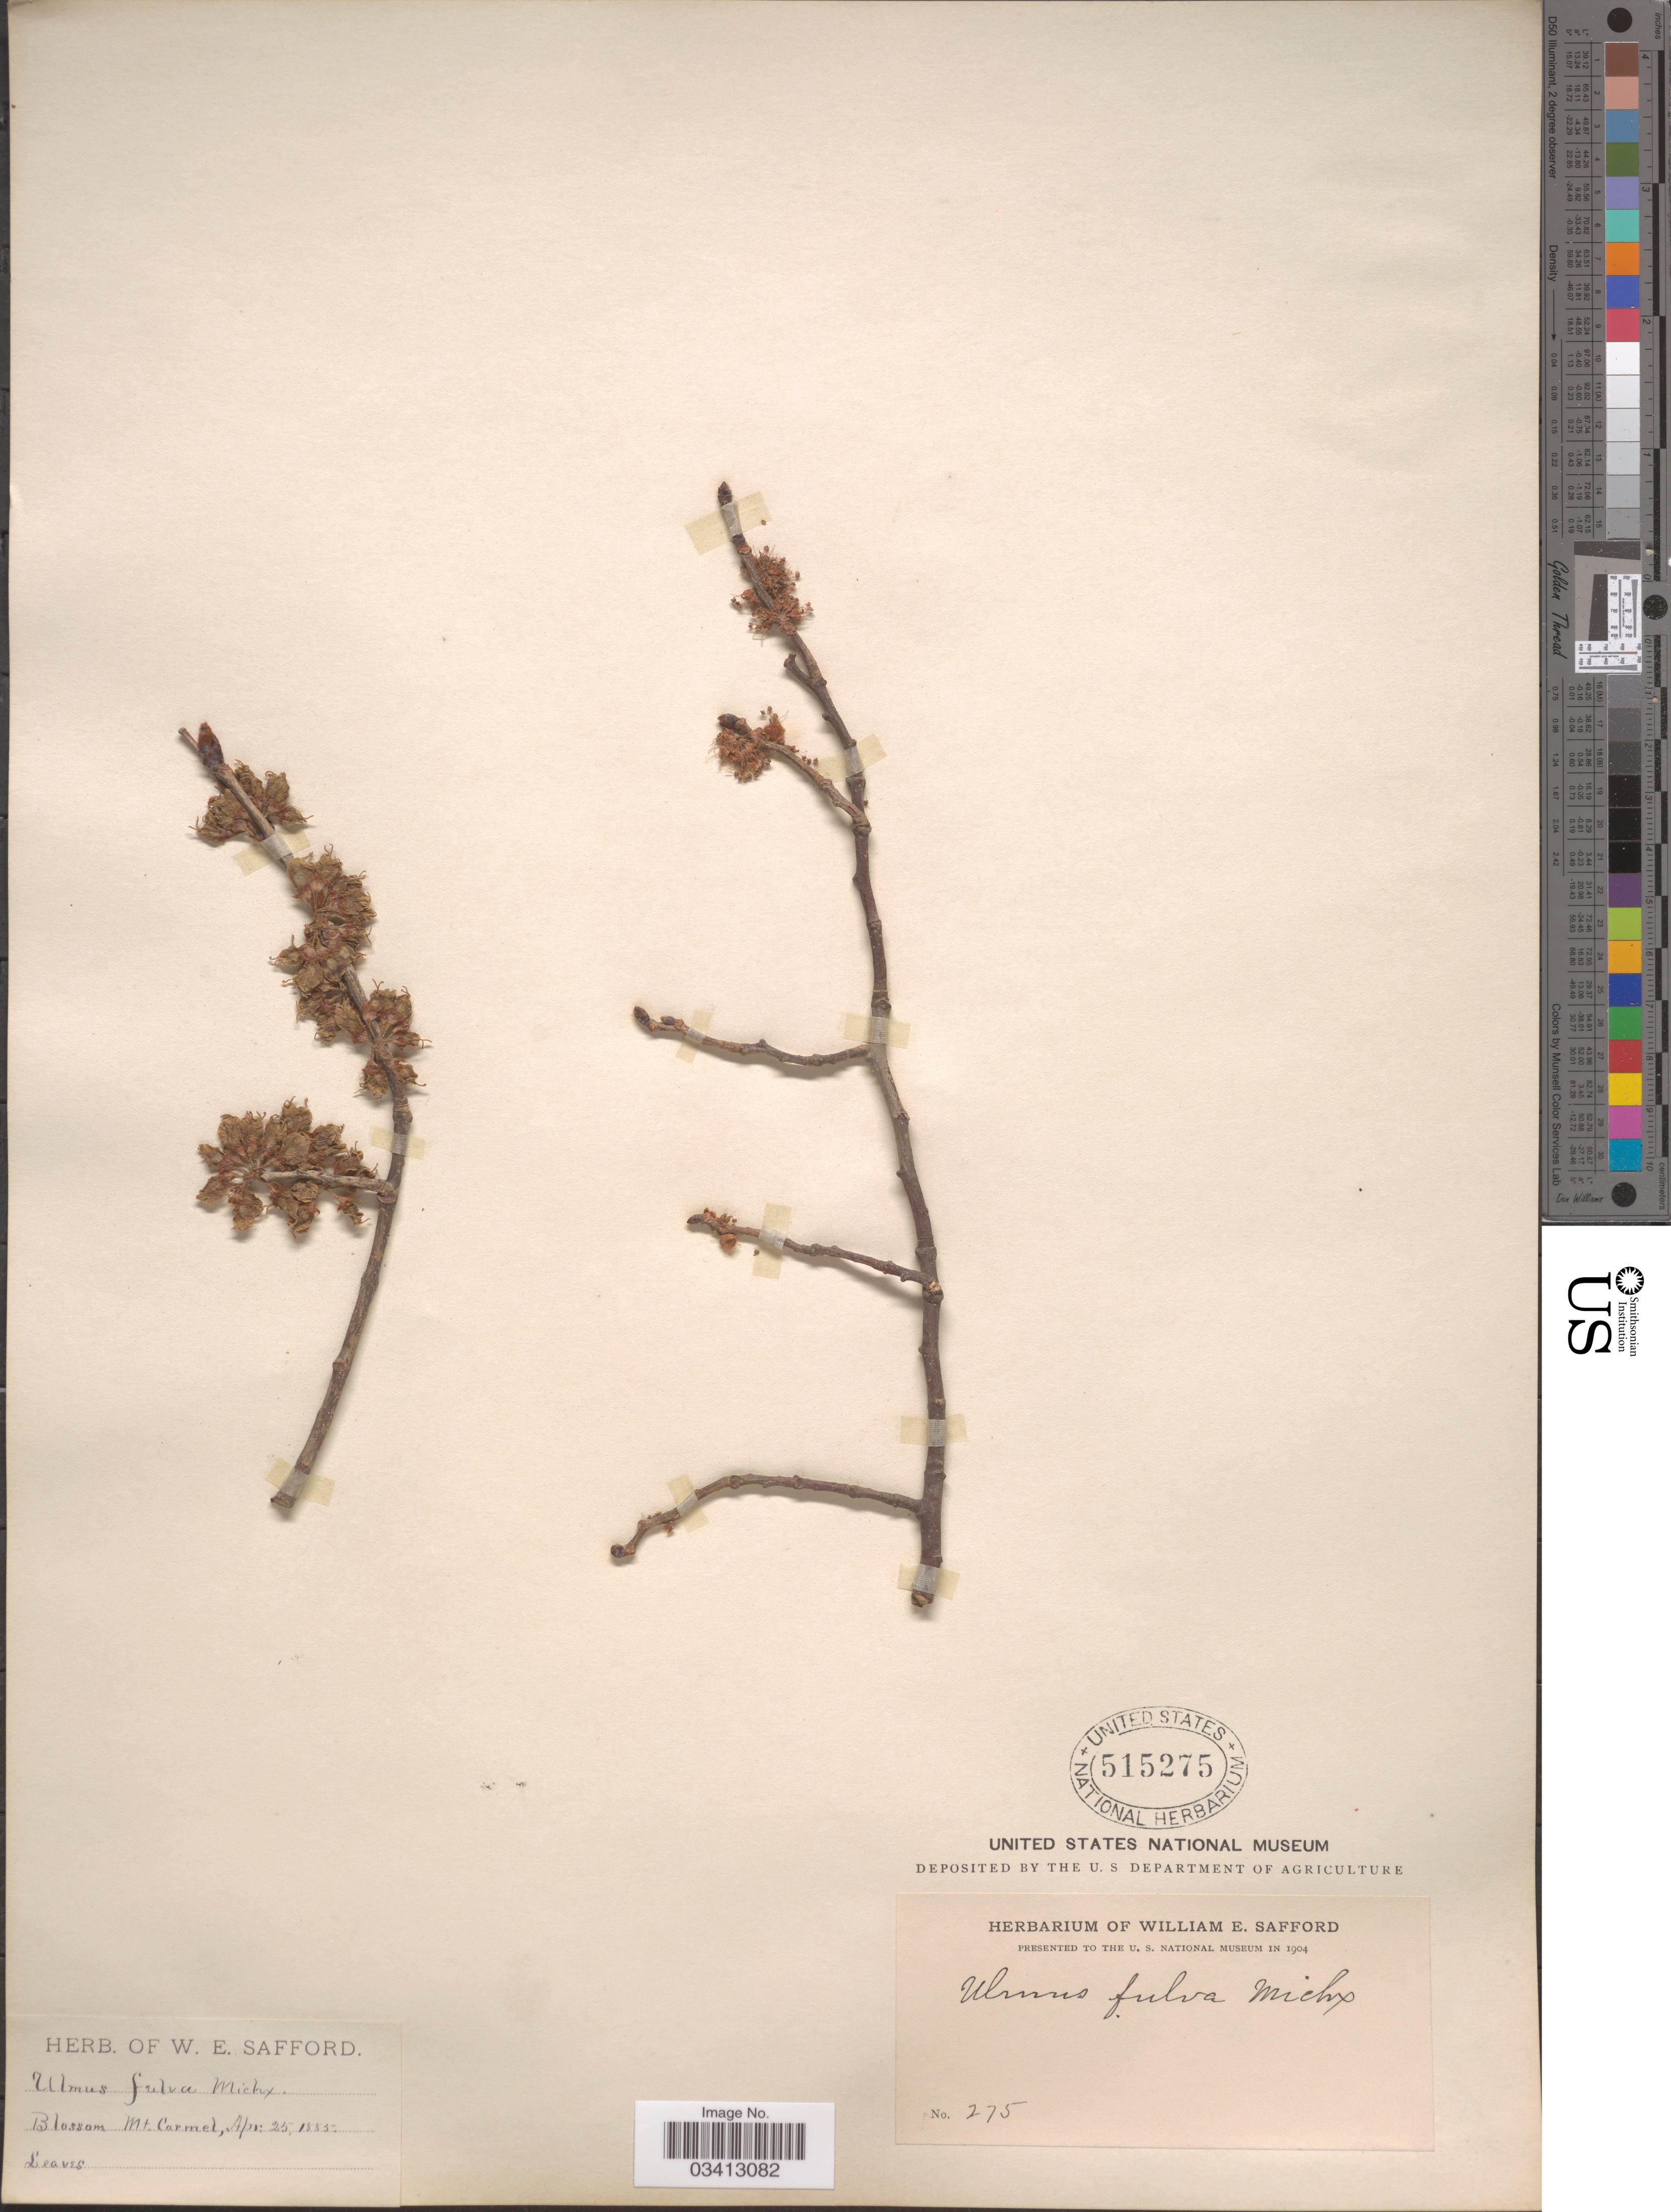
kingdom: Plantae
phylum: Tracheophyta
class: Magnoliopsida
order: Rosales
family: Ulmaceae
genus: Ulmus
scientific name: Ulmus rubra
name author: Muhl.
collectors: ex herb. W. E. Safford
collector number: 275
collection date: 1885-04-25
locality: Blossom Mt. Carmel.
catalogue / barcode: US 515275